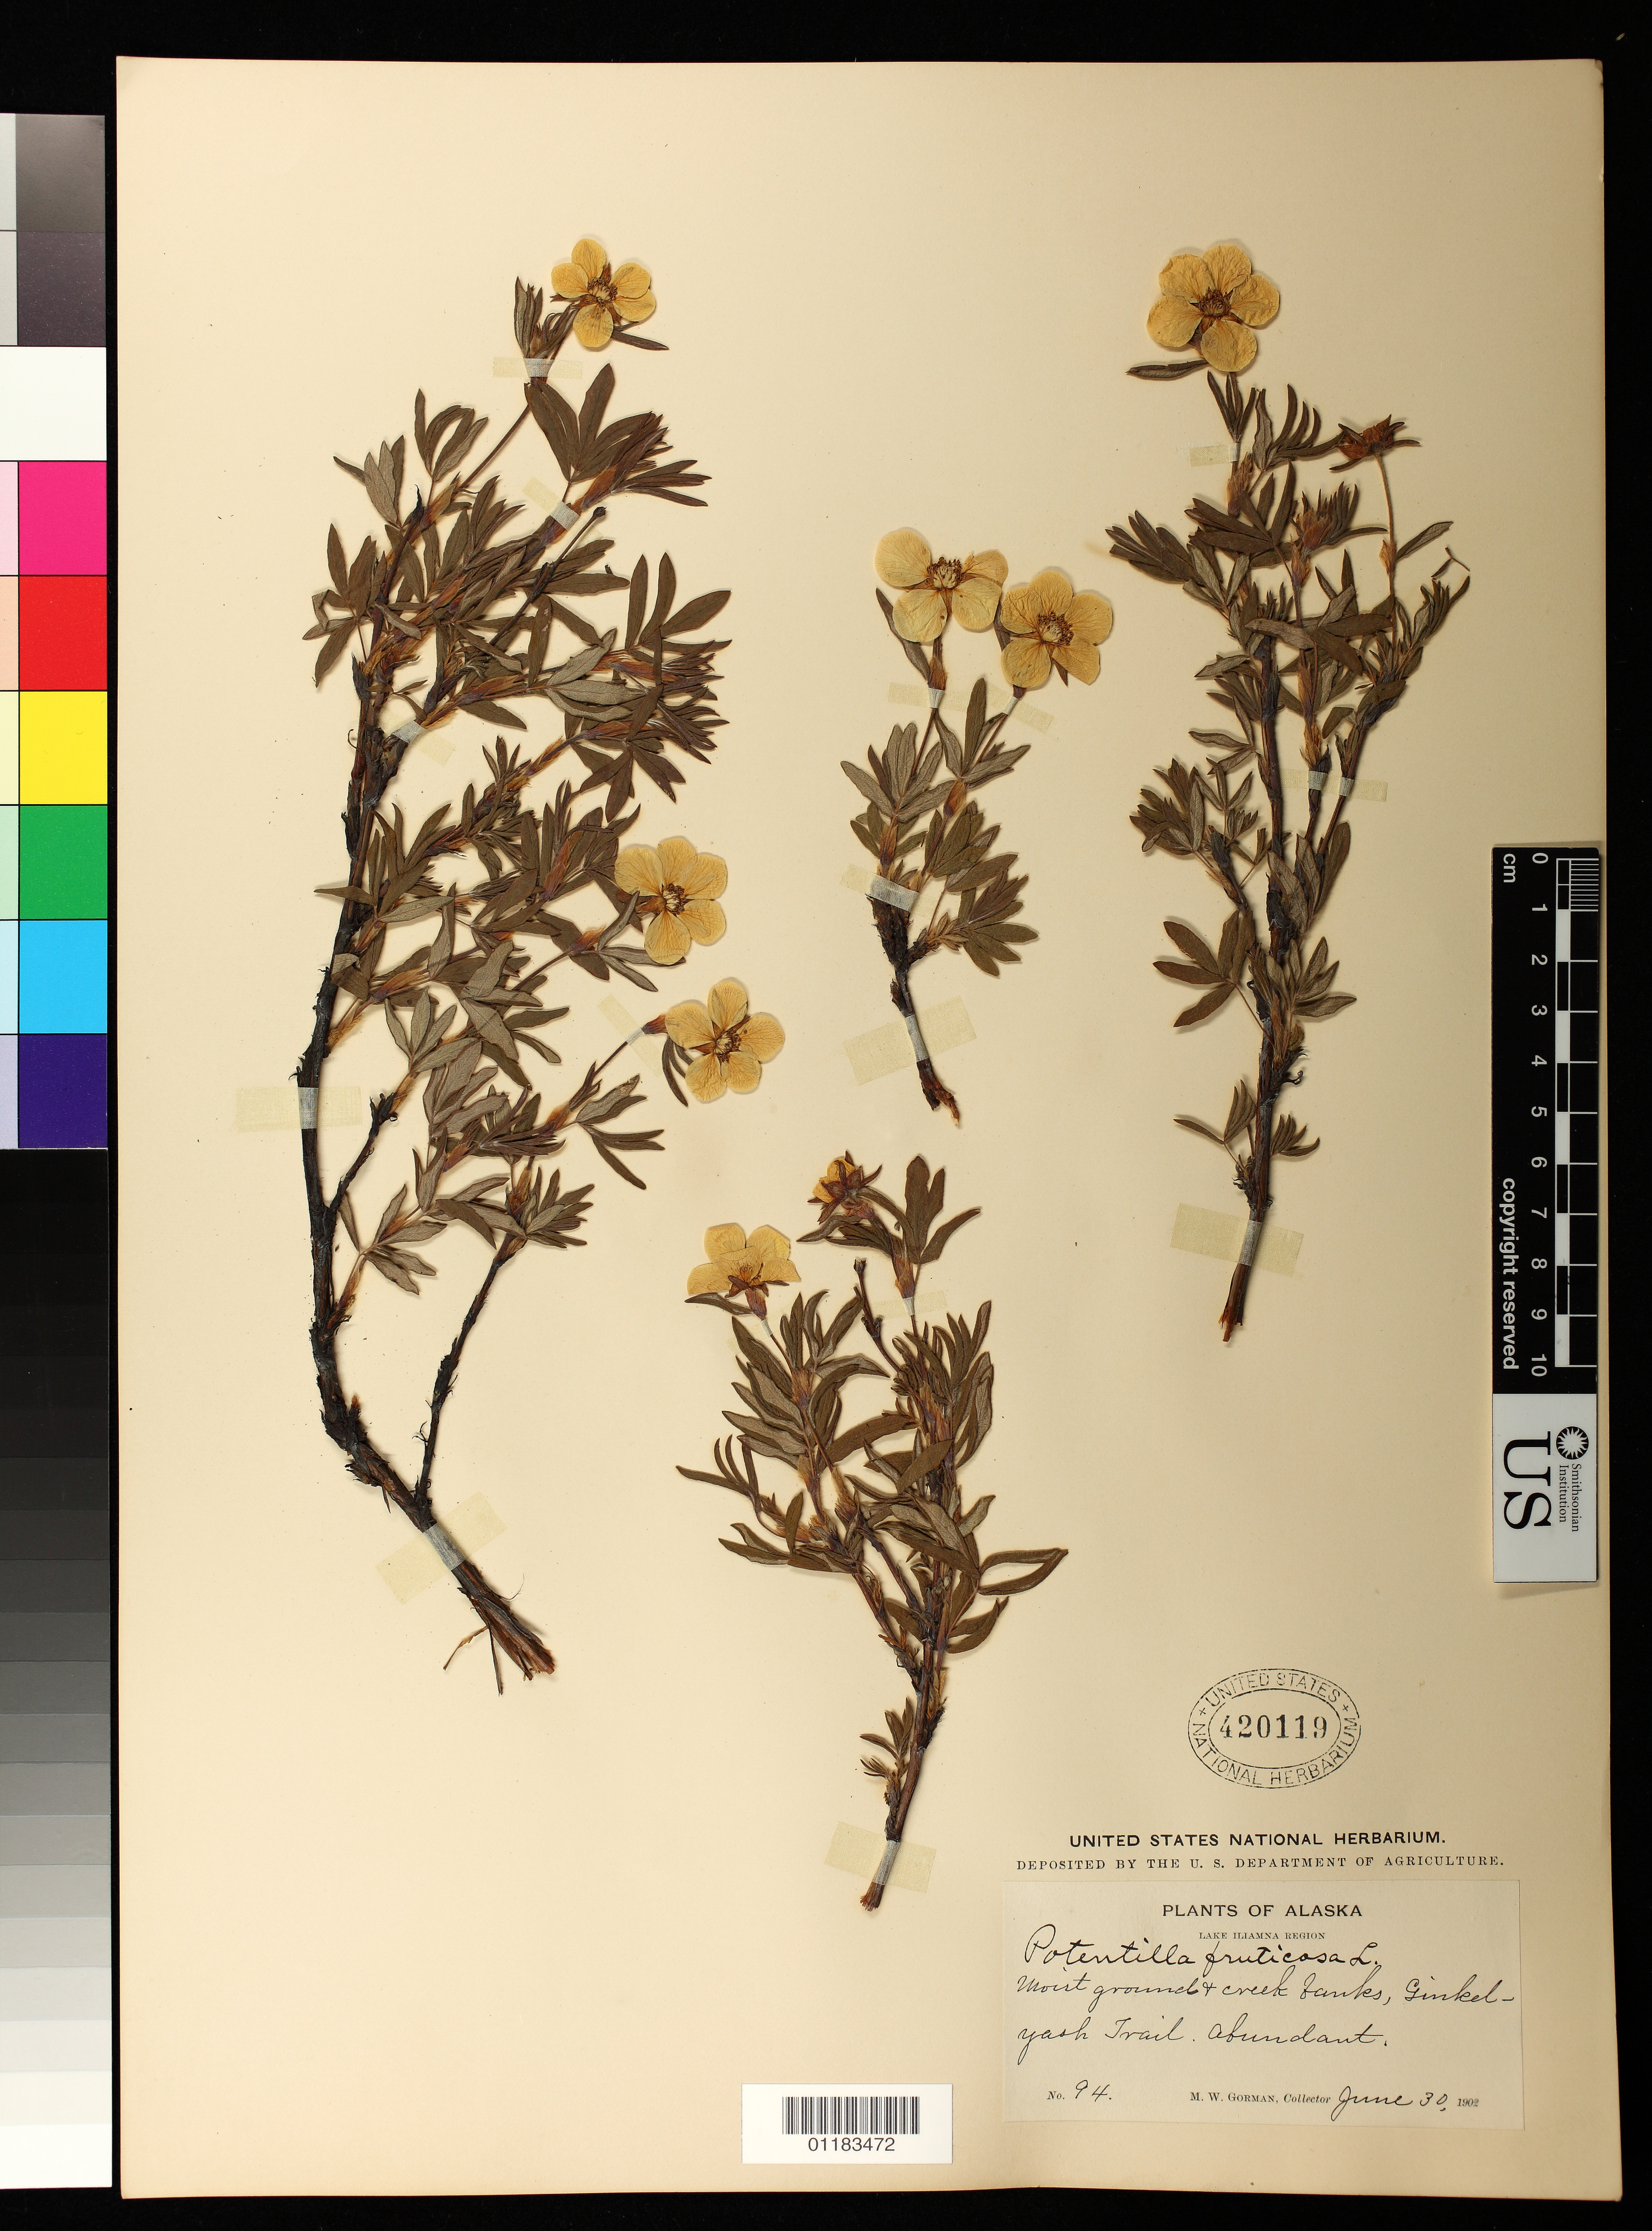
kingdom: Plantae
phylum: Tracheophyta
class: Magnoliopsida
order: Rosales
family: Rosaceae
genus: Potentilla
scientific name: Potentilla fruticosa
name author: L.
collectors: M. W. Gorman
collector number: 94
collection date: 1902-06-30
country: United States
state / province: Alaska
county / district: Lake and Peninsula Borough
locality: Moist grounds & creek banks, [Ginkel-yash] Trail.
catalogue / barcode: US 420119